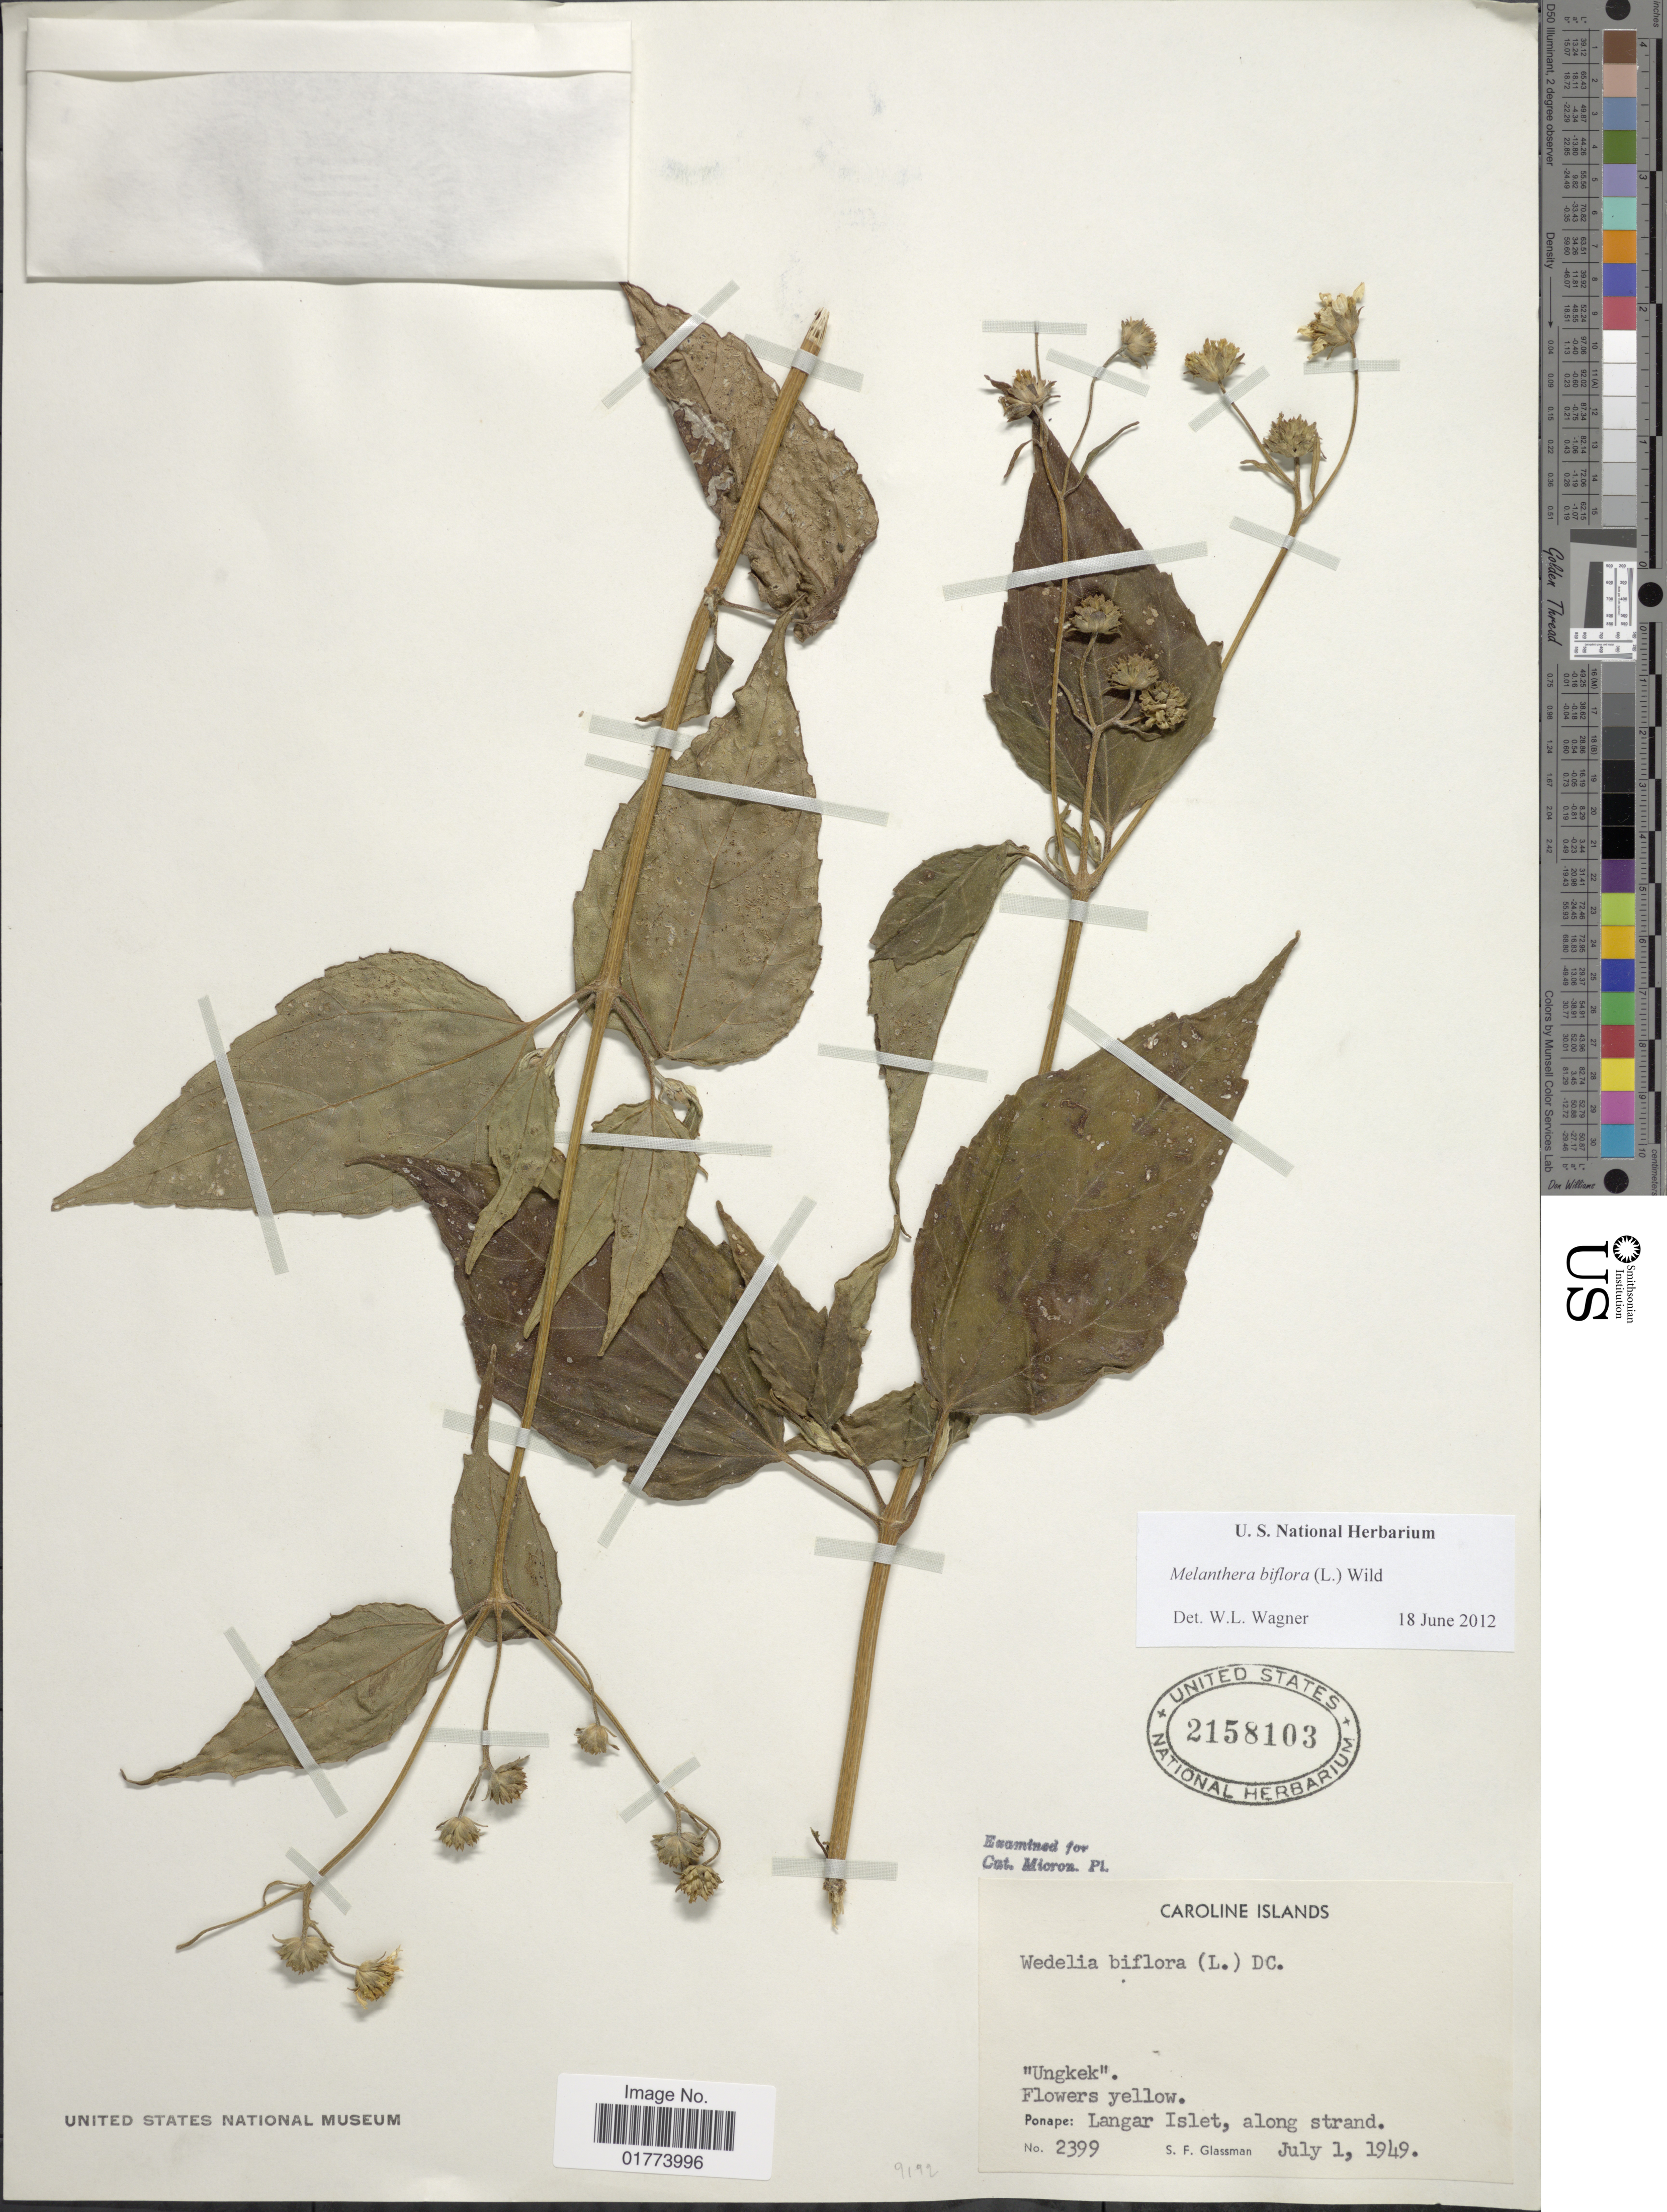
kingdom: Plantae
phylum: Tracheophyta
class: Magnoliopsida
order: Asterales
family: Asteraceae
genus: Wollastonia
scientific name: Wollastonia biflora var. biflora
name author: (L.) DC.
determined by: Wagner, W. L., (BOT), Smithsonian Institution - National Museum of Natural History (UNITED STATES)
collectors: S. F. Glassman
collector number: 2399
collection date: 1949-07-01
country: Micronesia, Federated States of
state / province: Pohnpei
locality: Caroline Islands, Ponape: Langar Islet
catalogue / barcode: US 2158103